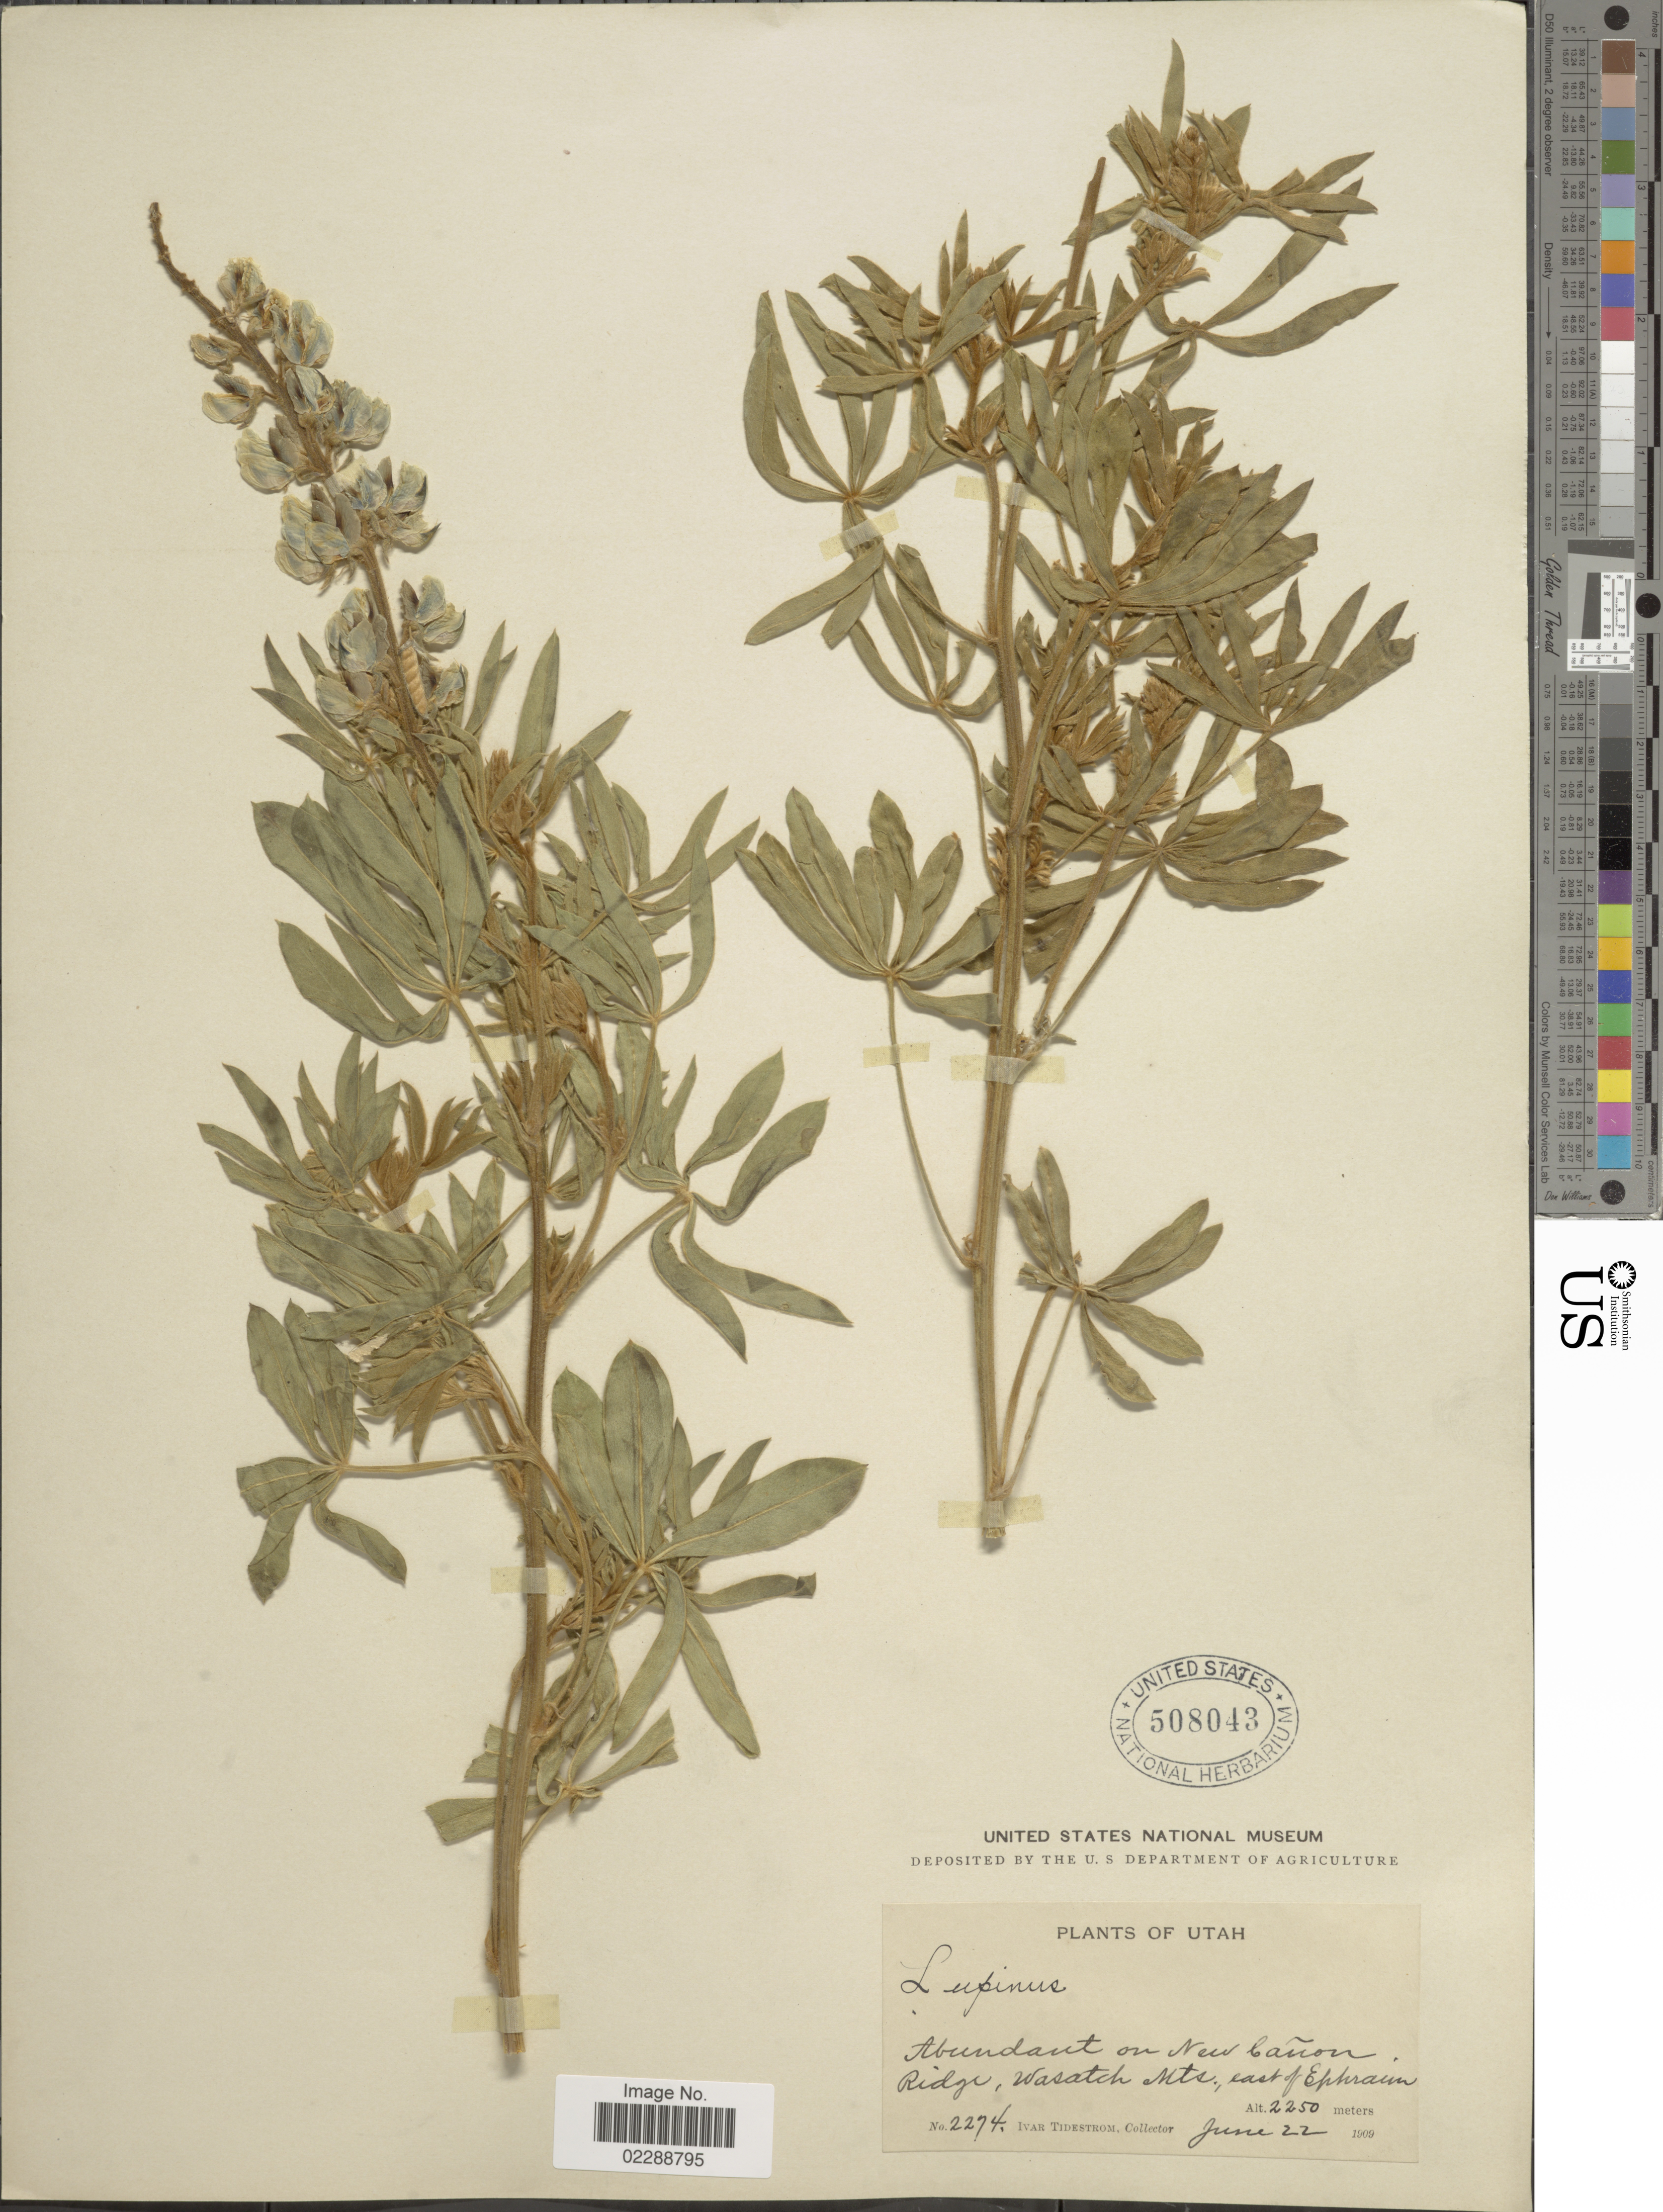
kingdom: Plantae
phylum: Tracheophyta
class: Magnoliopsida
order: Fabales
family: Fabaceae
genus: Lupinus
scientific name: Lupinus sp.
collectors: I. F. Tidestrom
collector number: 2274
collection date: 1909-06-22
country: United States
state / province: Utah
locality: Abundant on New Canon Ridge, Wasatch Mts., East of Ephraim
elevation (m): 2250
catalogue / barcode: US 508043